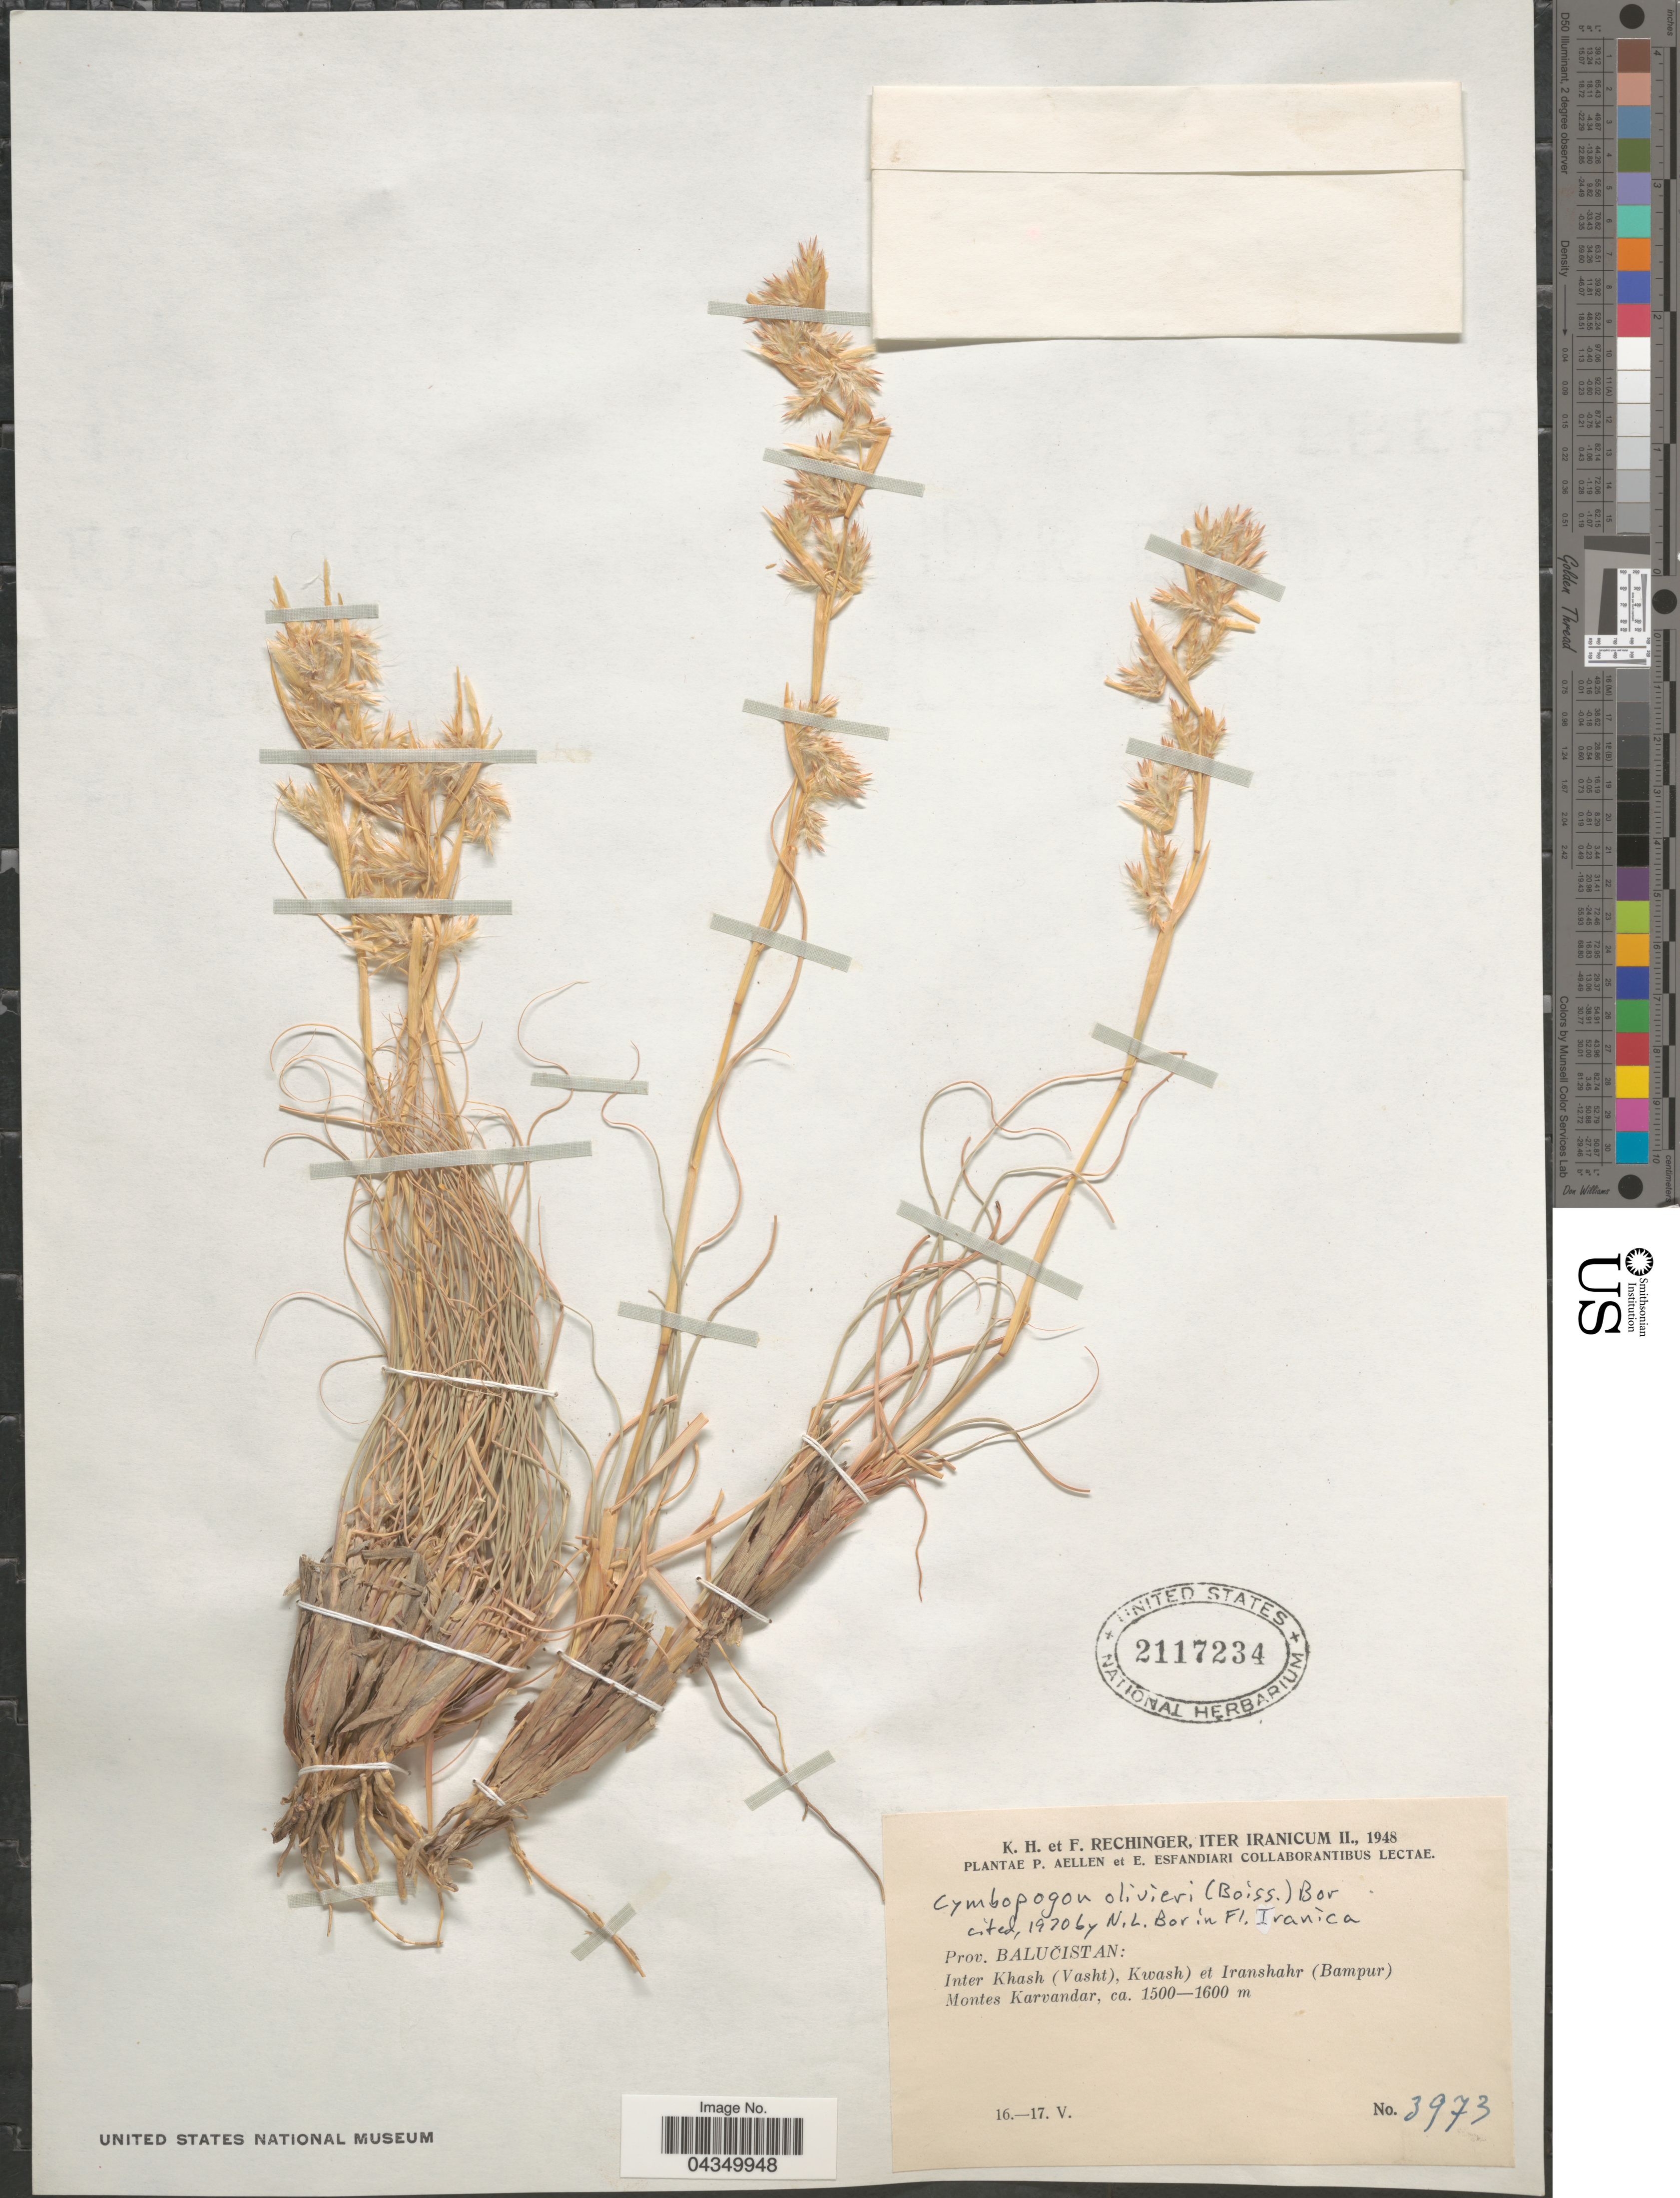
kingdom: Plantae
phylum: Tracheophyta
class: Liliopsida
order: Poales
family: Poaceae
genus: Cymbopogon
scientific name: Cymbopogon iwarancusa subsp. olivieri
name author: (Boiss.) Soenarko & Reinwardtia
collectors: K. H. Rechinger & F. Rechinger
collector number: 3973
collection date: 1948-05-16/1948-05-17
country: Iran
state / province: Sistan and Baluchistan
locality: Iter Iranicum II., 1948. Prov. Balučistan: Inter Khash (Vasht), Kwash) et Iranshahr (Bampur). Montes Karvandar.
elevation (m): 1500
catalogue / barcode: US 2117234